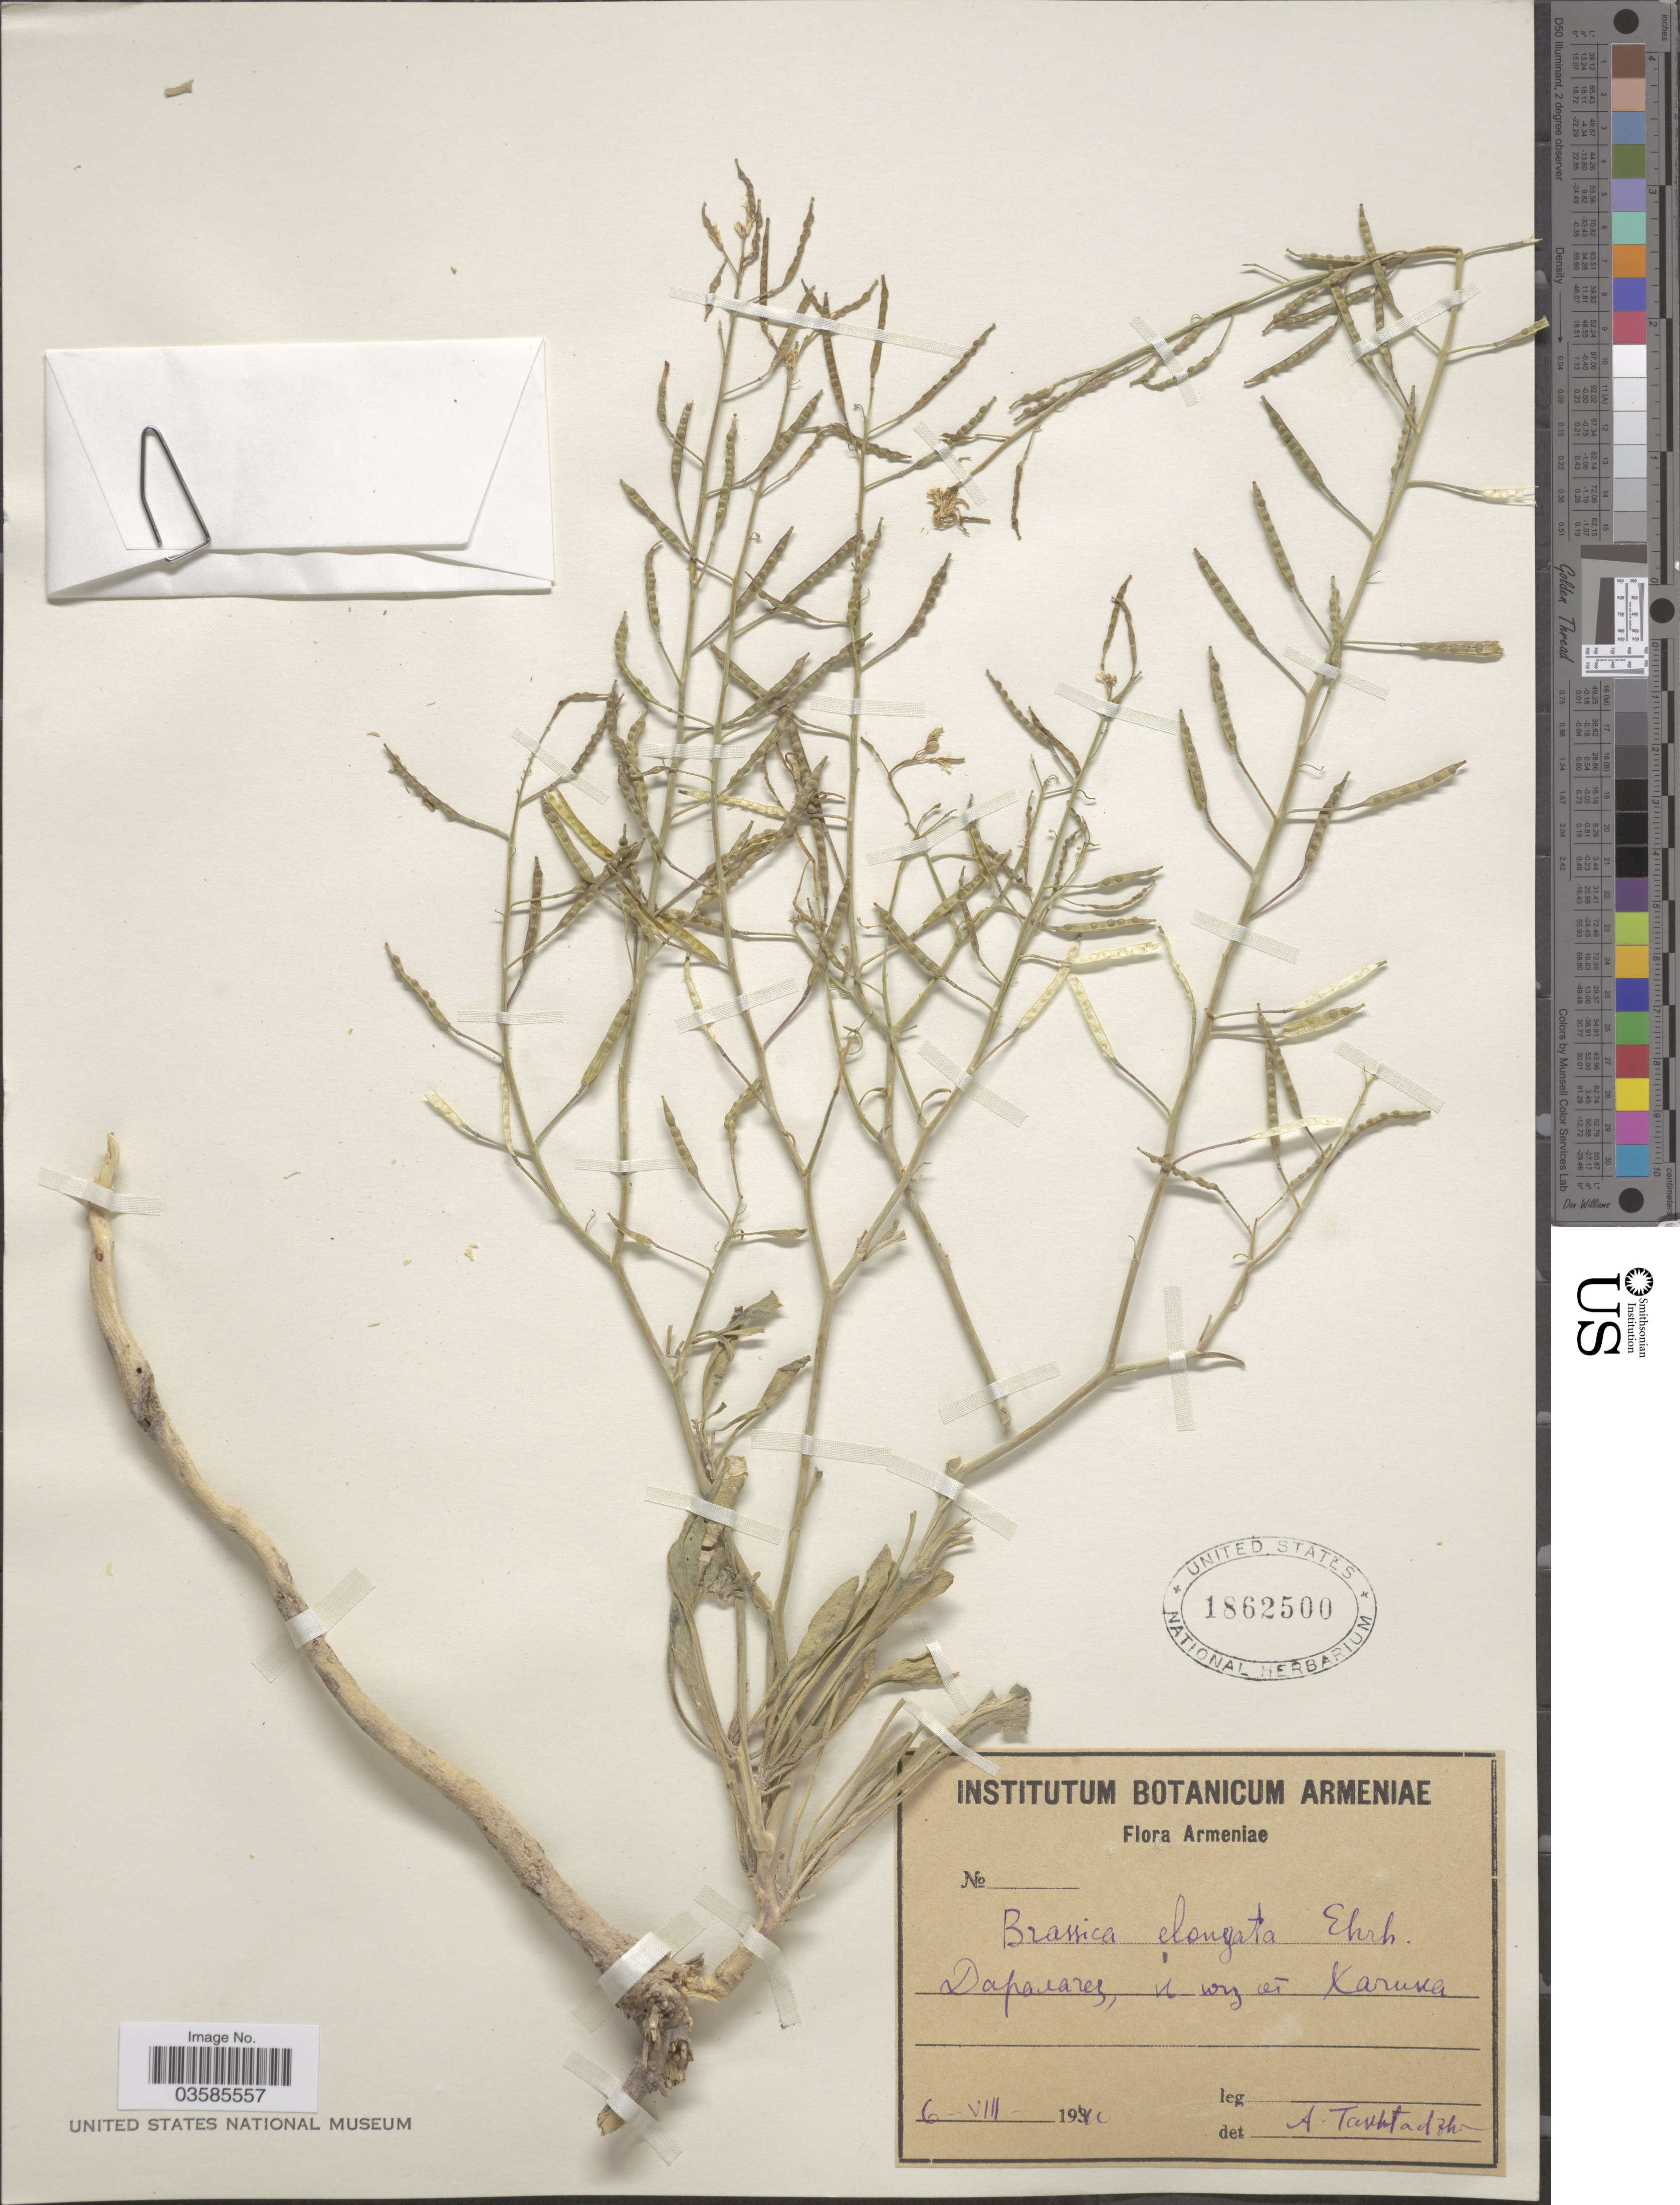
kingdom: Plantae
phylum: Tracheophyta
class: Magnoliopsida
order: Brassicales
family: Brassicaceae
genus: Brassica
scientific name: Brassica elongata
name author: Ehrh.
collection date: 1940-08-06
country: Armenia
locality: Dapavarez, u wy vï Xaruna. [interpreted]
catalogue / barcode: US 1862500